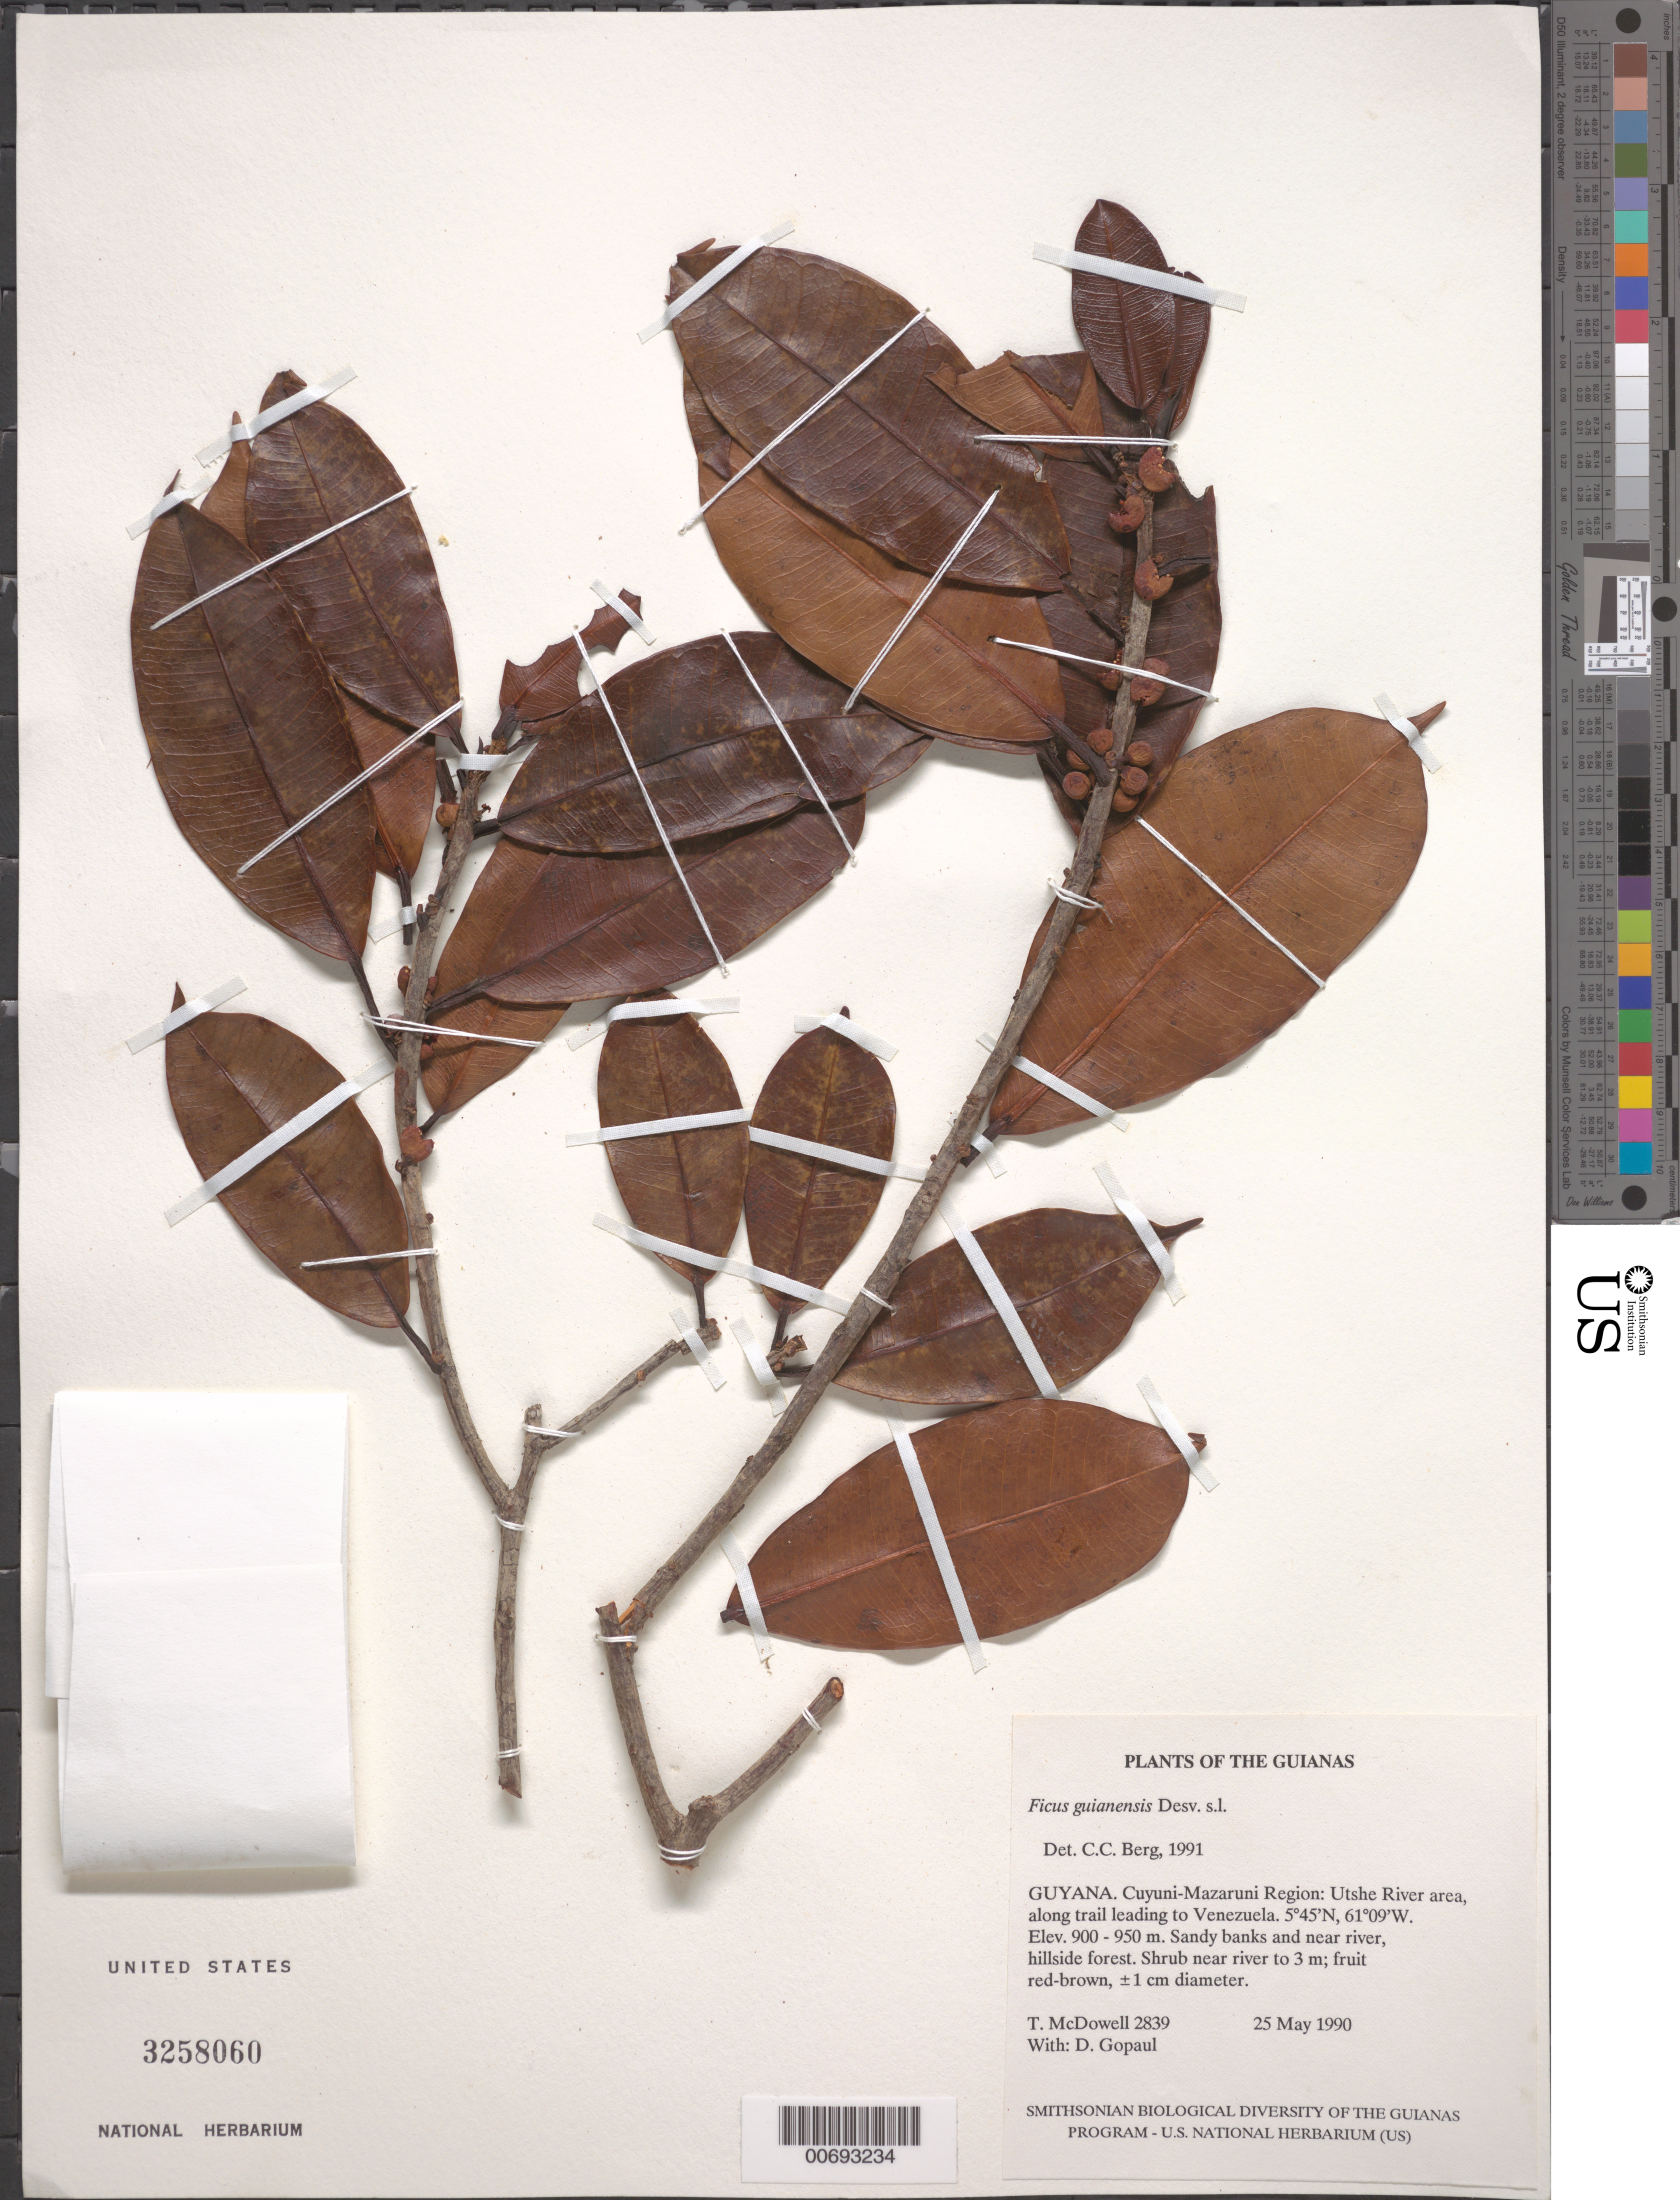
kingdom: Plantae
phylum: Tracheophyta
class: Magnoliopsida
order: Rosales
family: Moraceae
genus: Ficus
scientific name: Ficus guianensis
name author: Desv. ex Ham.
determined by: Berg, C. C.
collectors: T. McDowell & D. Gopaul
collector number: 2839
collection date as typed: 25 May 1990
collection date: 1990-05-25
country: Guyana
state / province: Cuyuni-Mazaruni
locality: Utshi River area, along trail leading to Venezuela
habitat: Sandy banks and near river, hillside forest, and hilltop sand savanna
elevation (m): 900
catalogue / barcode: US 3258060